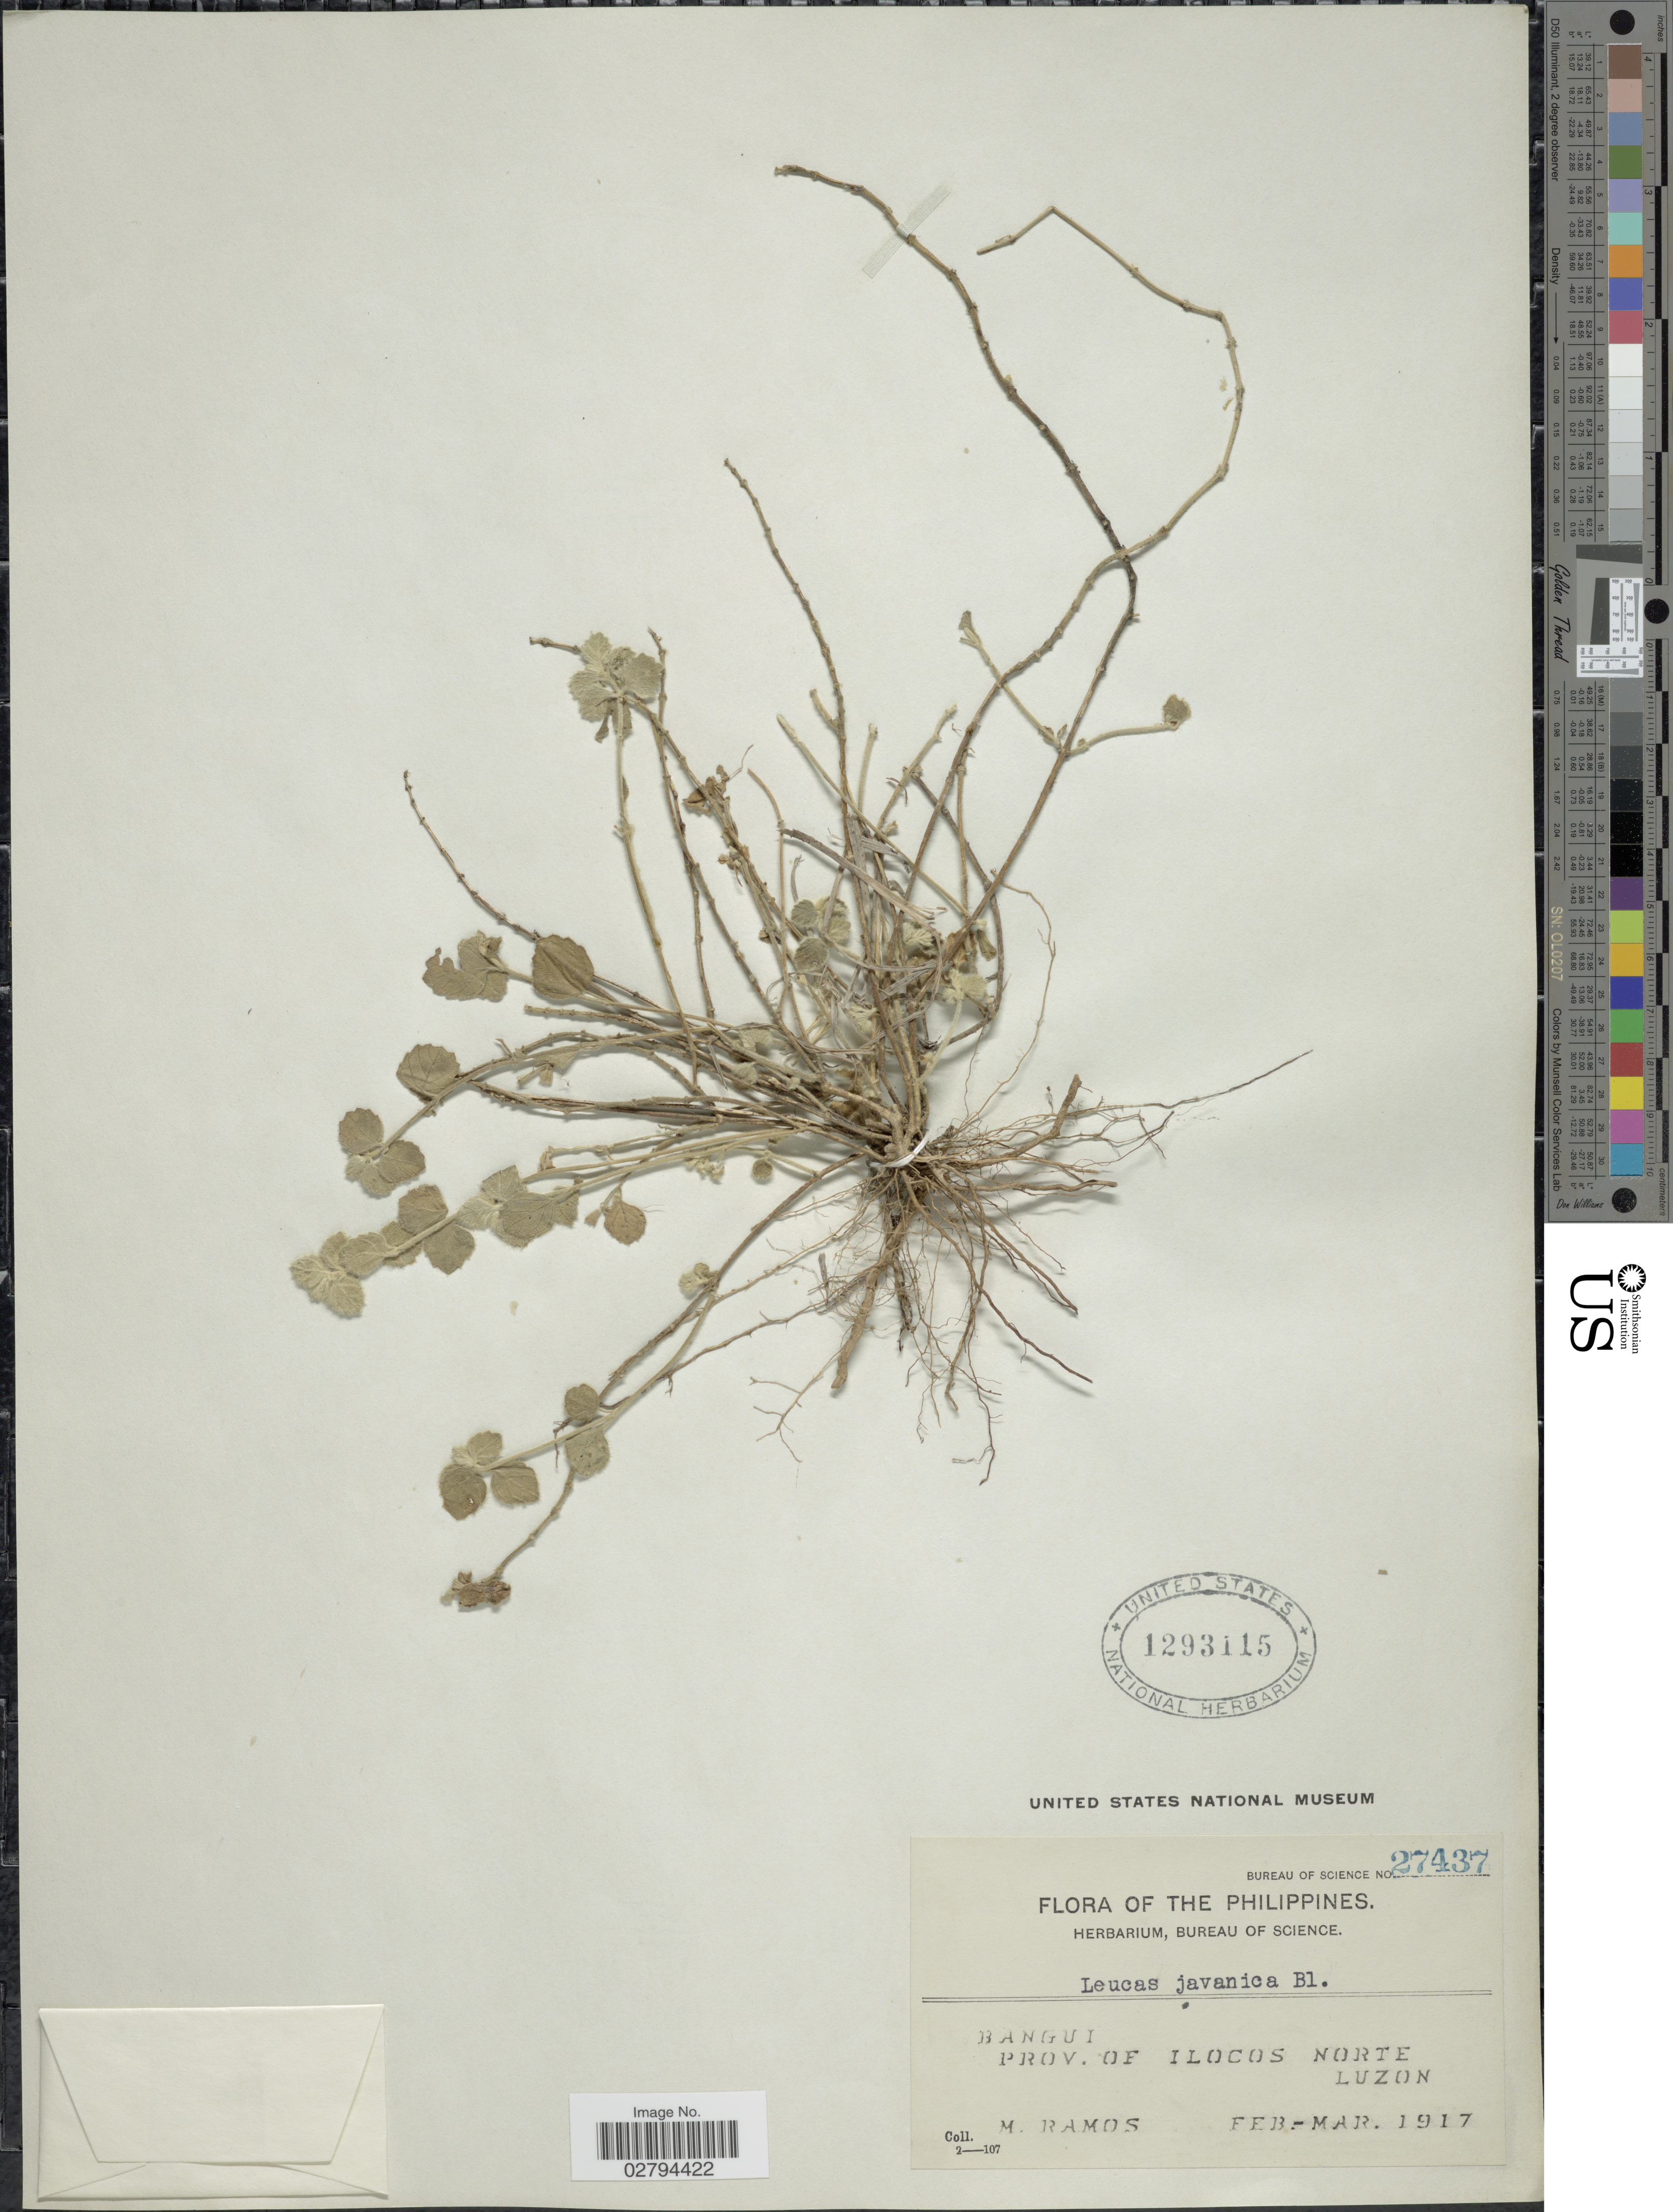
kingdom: Plantae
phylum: Tracheophyta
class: Magnoliopsida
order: Lamiales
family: Lamiaceae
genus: Leucas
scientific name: Leucas javanica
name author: Benth.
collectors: M. Ramos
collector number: Bureau of Science 27437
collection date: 1917-02/1917-03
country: Philippines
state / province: Ilocos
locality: Bangui. Prov. of Ilocos Norte Luzon.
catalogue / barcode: US 1293115